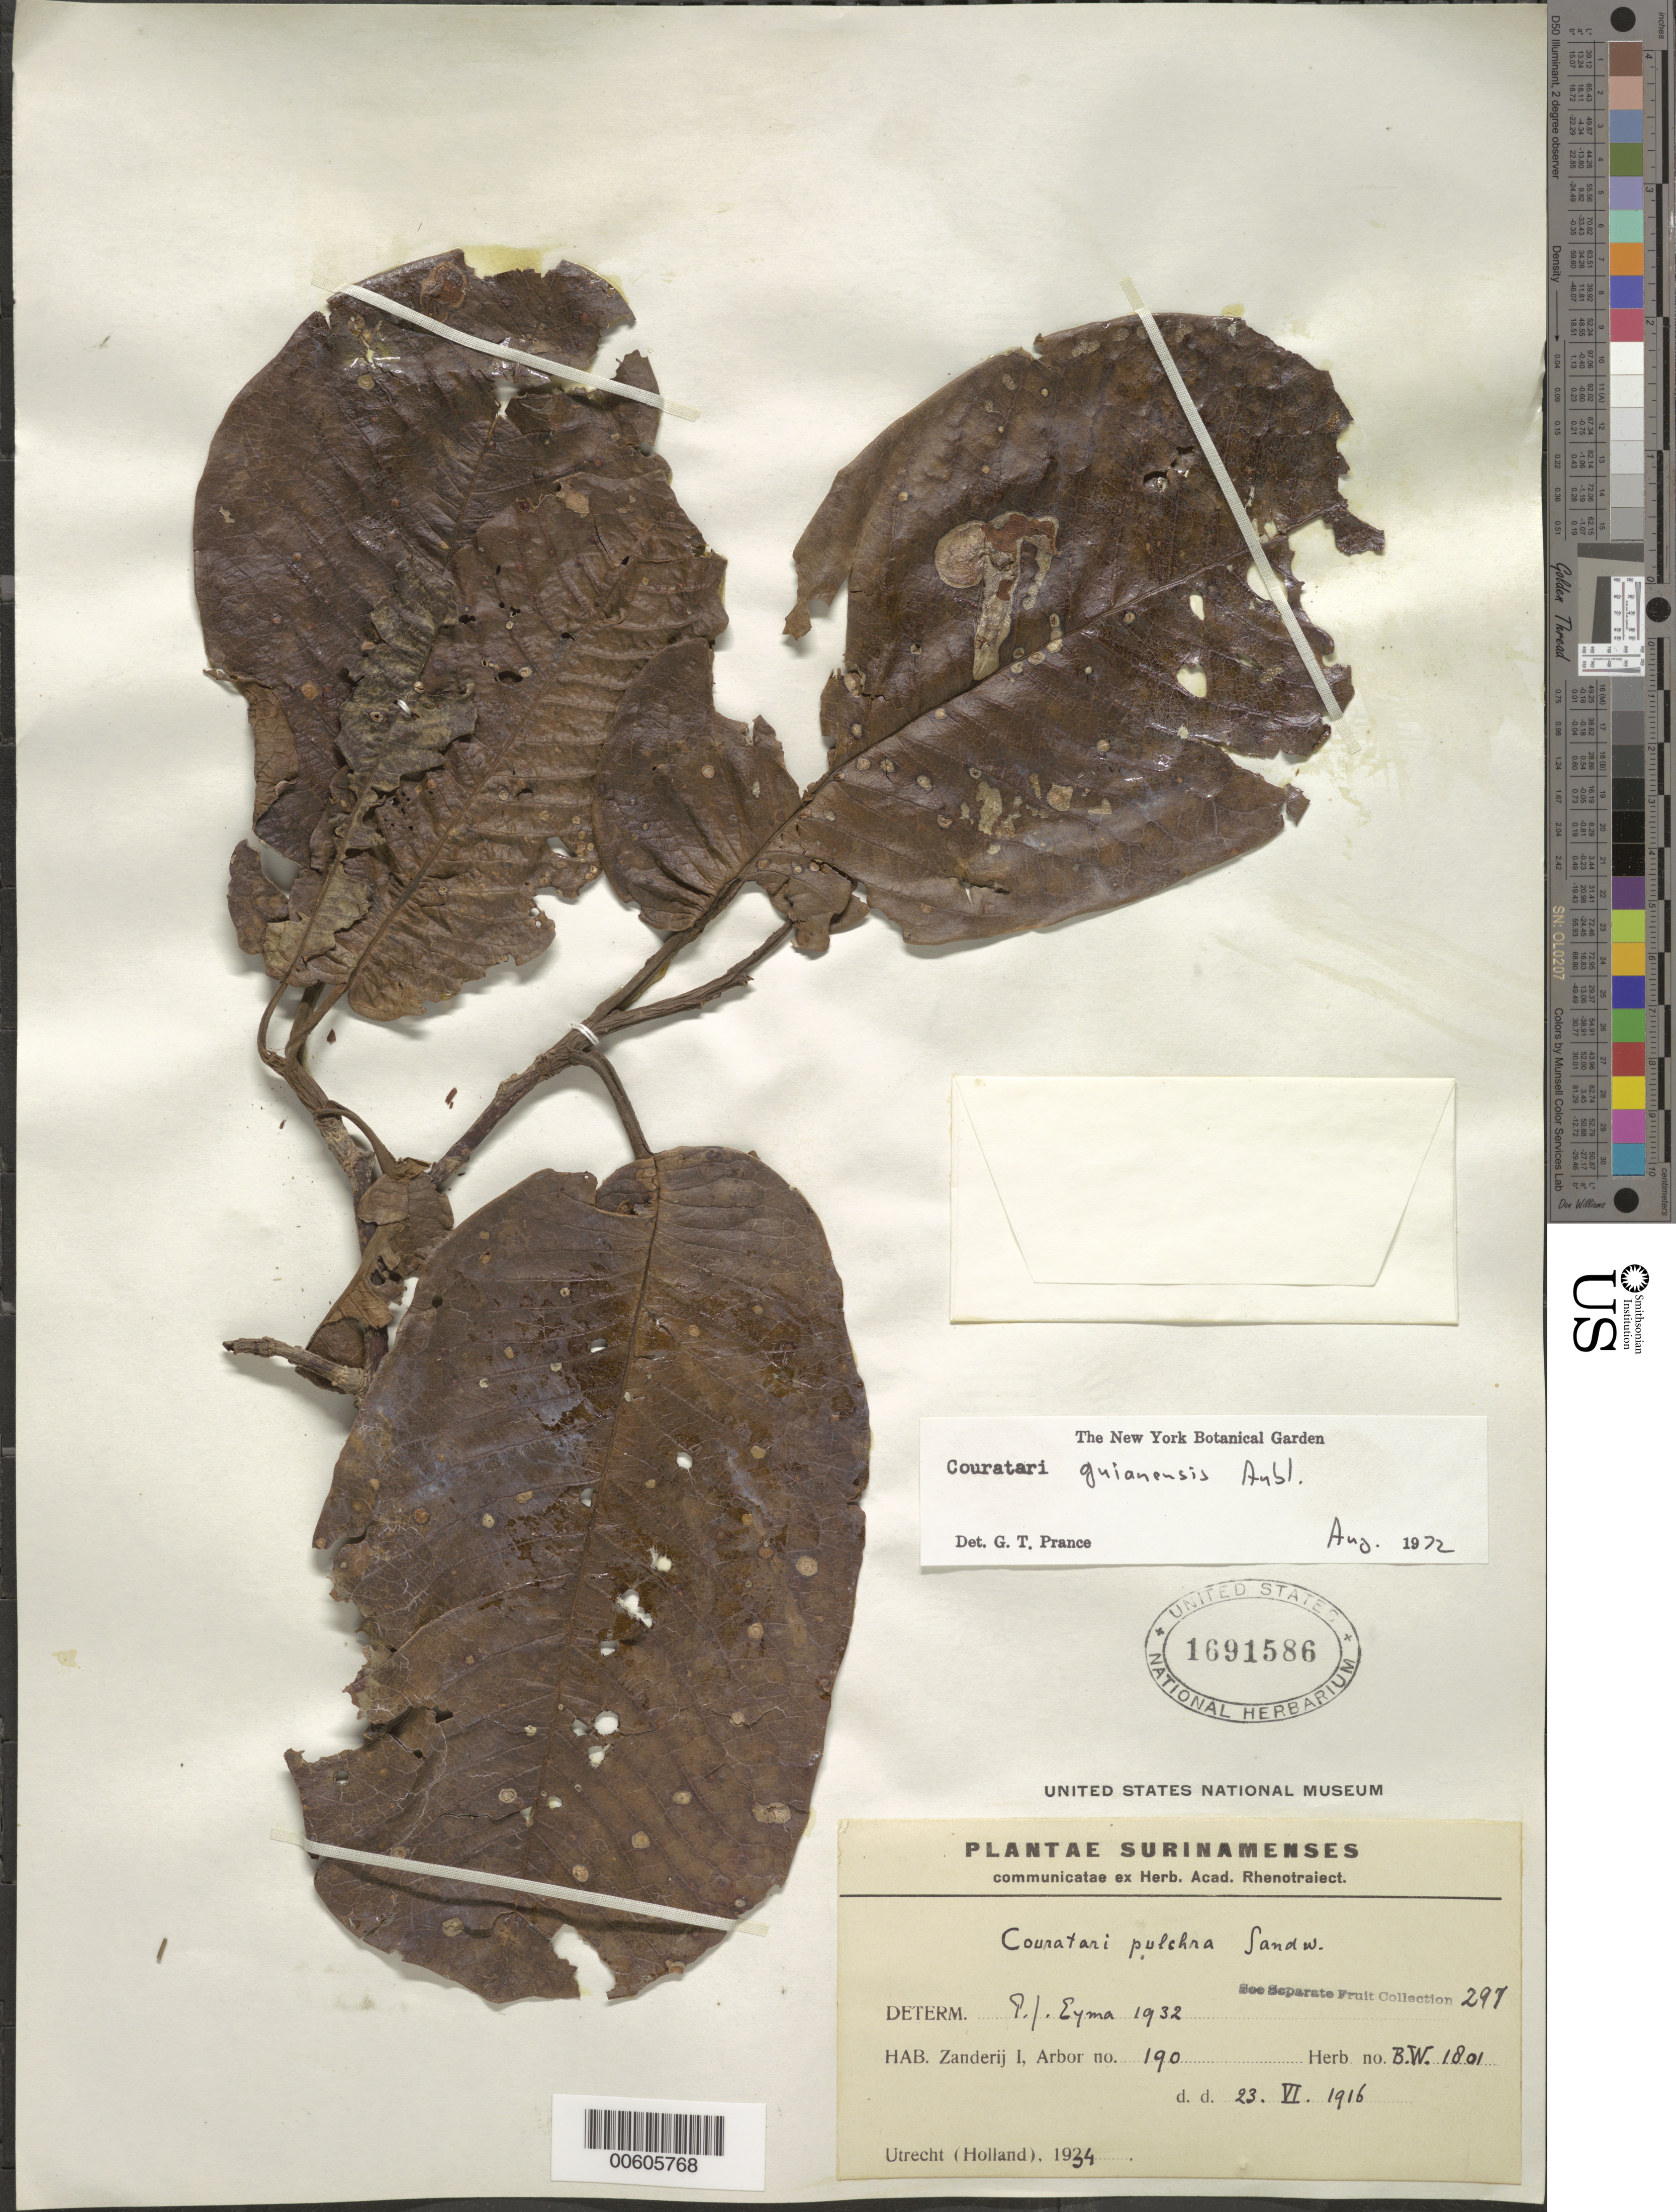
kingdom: Plantae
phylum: Tracheophyta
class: Magnoliopsida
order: Ericales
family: Lecythidaceae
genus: Couratari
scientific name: Couratari guianensis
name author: Aubl.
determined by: Prance, G. T.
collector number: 1801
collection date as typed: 23-Jun-16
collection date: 1916-06-23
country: Suriname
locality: Zanderij I., Forest Reserve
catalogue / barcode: US 1691586